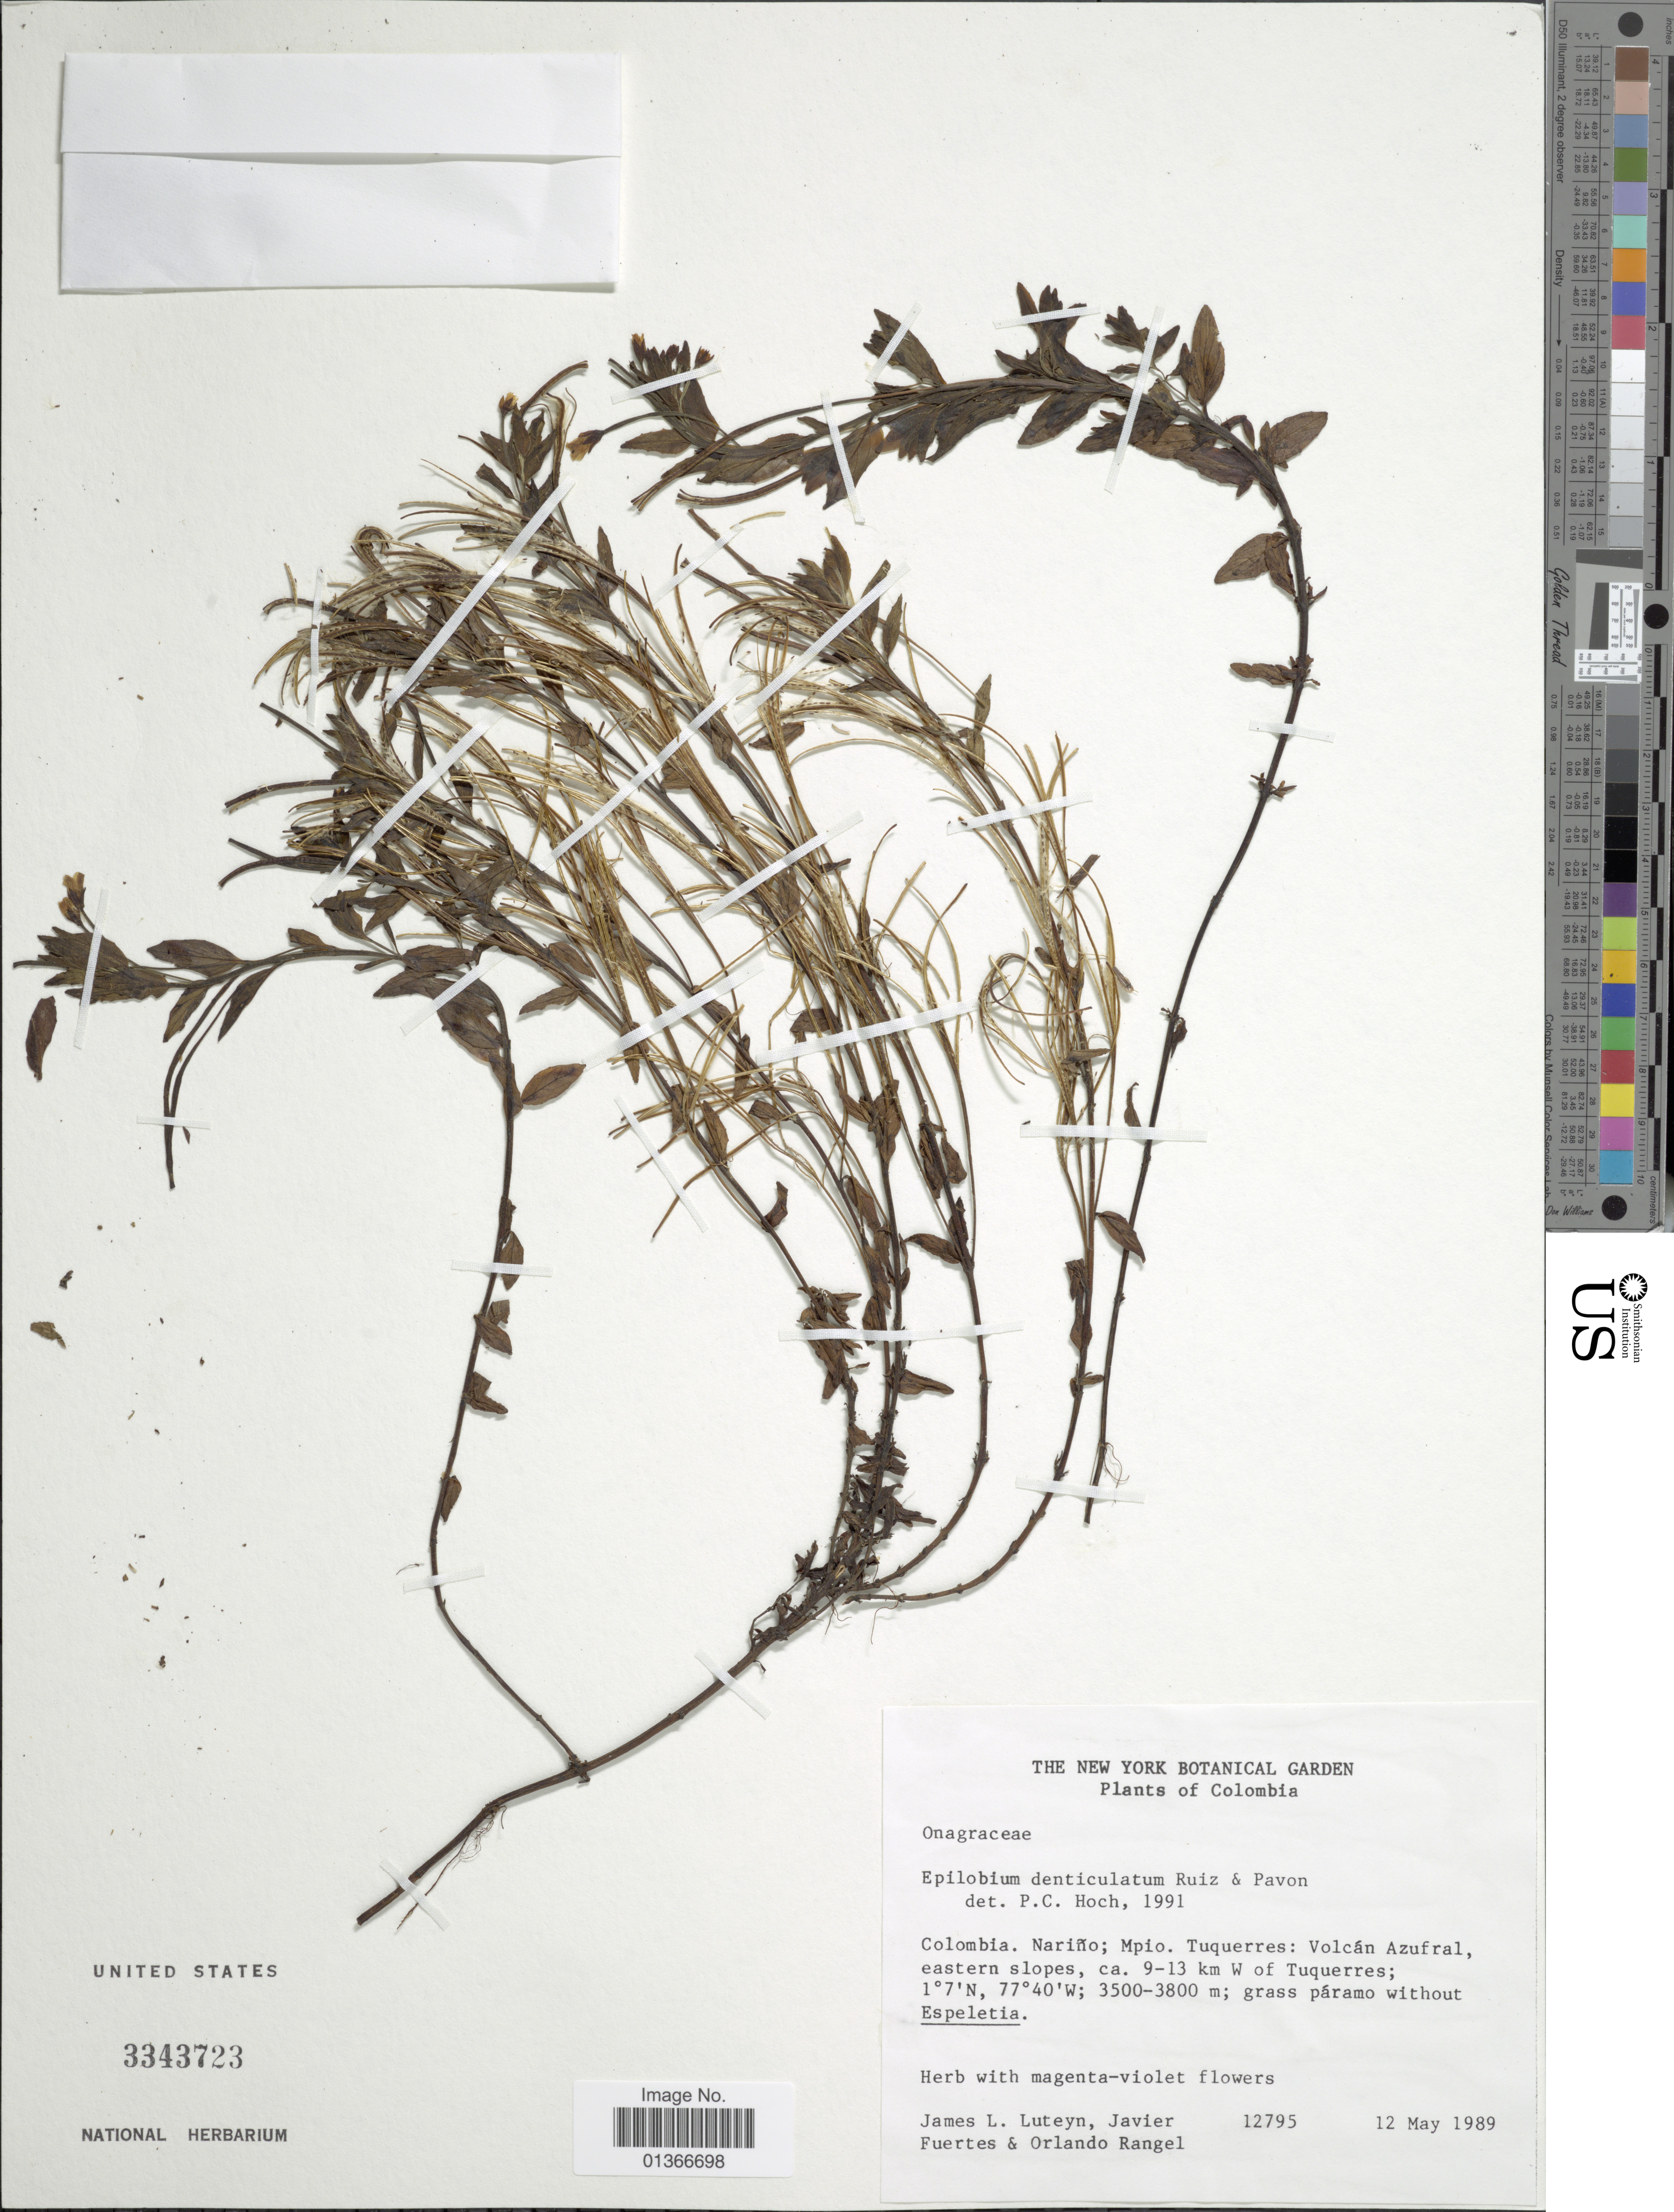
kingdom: Plantae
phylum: Tracheophyta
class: Magnoliopsida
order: Myrtales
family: Onagraceae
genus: Epilobium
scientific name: Epilobium denticulatum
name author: Ruiz & Pav.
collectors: J. L. Luteyn, J. Fuertes & O. Rangel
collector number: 12795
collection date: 1989-05-12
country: Colombia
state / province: Nariño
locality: Mpio. Tuquerres: Volcán Azufral, eastern slopes, ca. 9-13 km W of Tuquerres.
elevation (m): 3500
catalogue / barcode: US 3343723